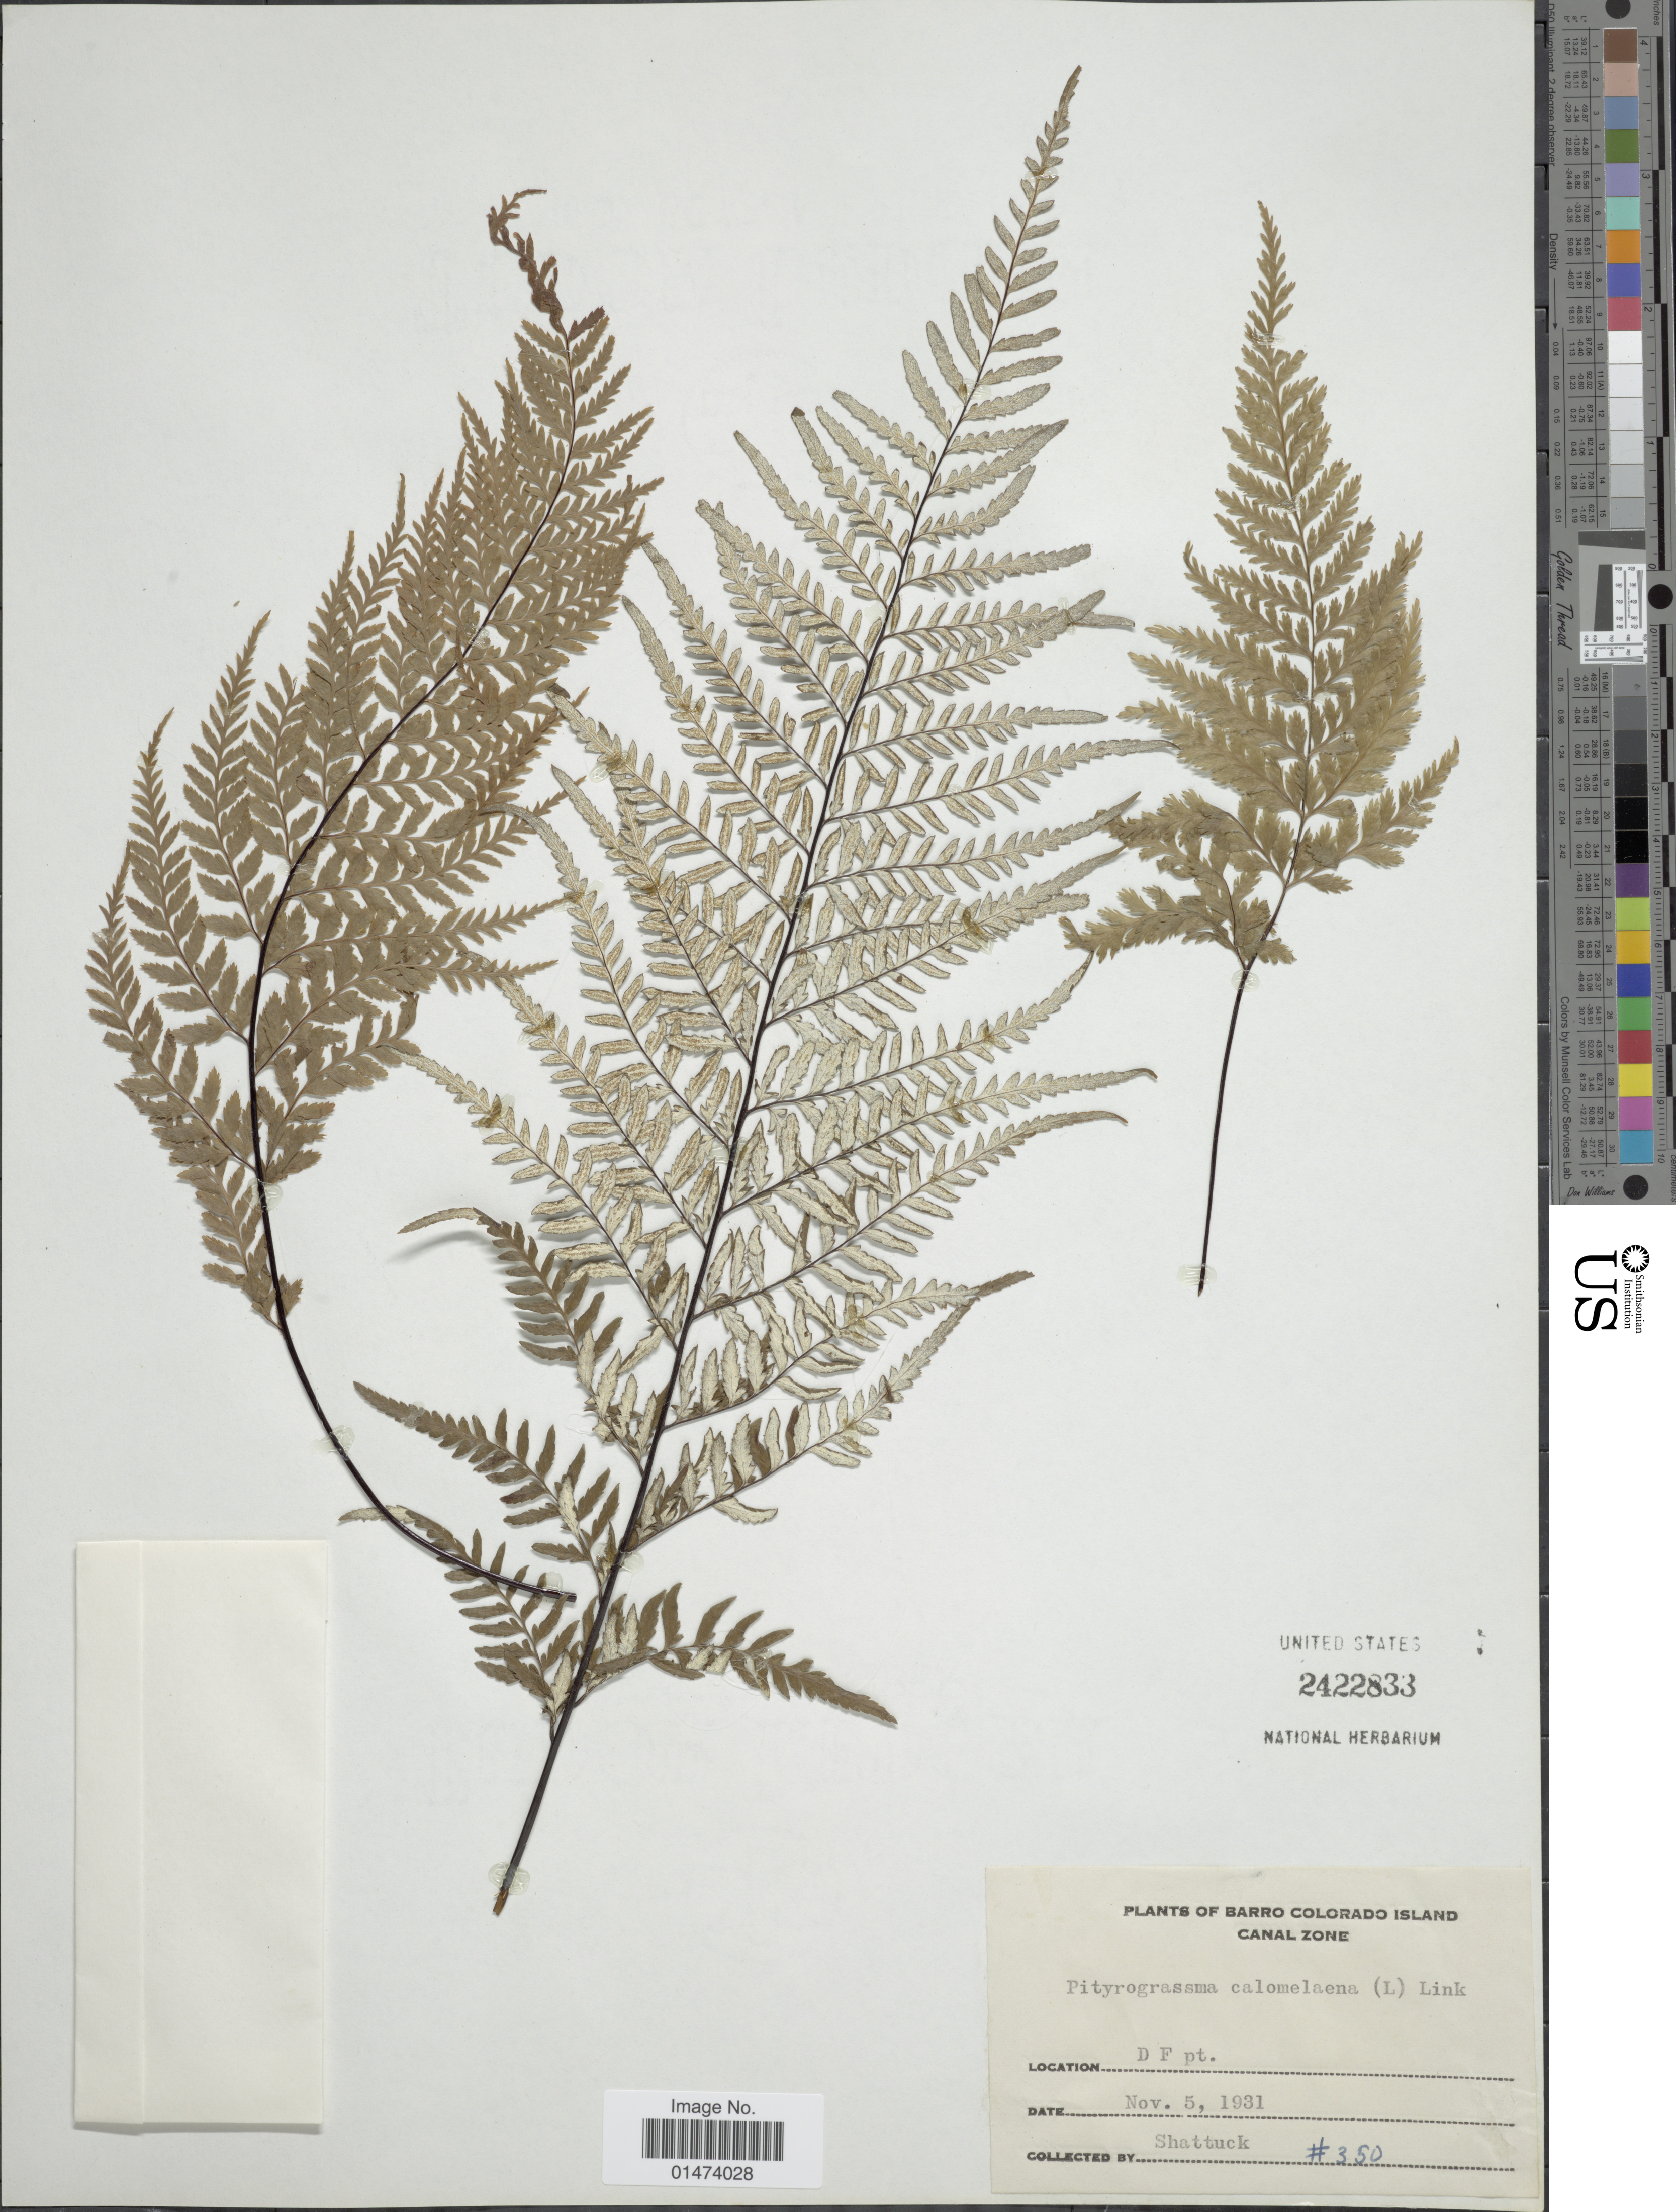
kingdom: Plantae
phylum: Tracheophyta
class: Polypodiopsida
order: Polypodiales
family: Pteridaceae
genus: Pityrogramma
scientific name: Pityrogramma calomelanos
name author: (L.) Link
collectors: Shattuck, --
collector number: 350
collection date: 1931-11-05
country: Panama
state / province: Panamá Oeste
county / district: Canal Zone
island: Barro Colorado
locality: DF pt. Barro Colorado Island, Canal Zone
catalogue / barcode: US 2422833